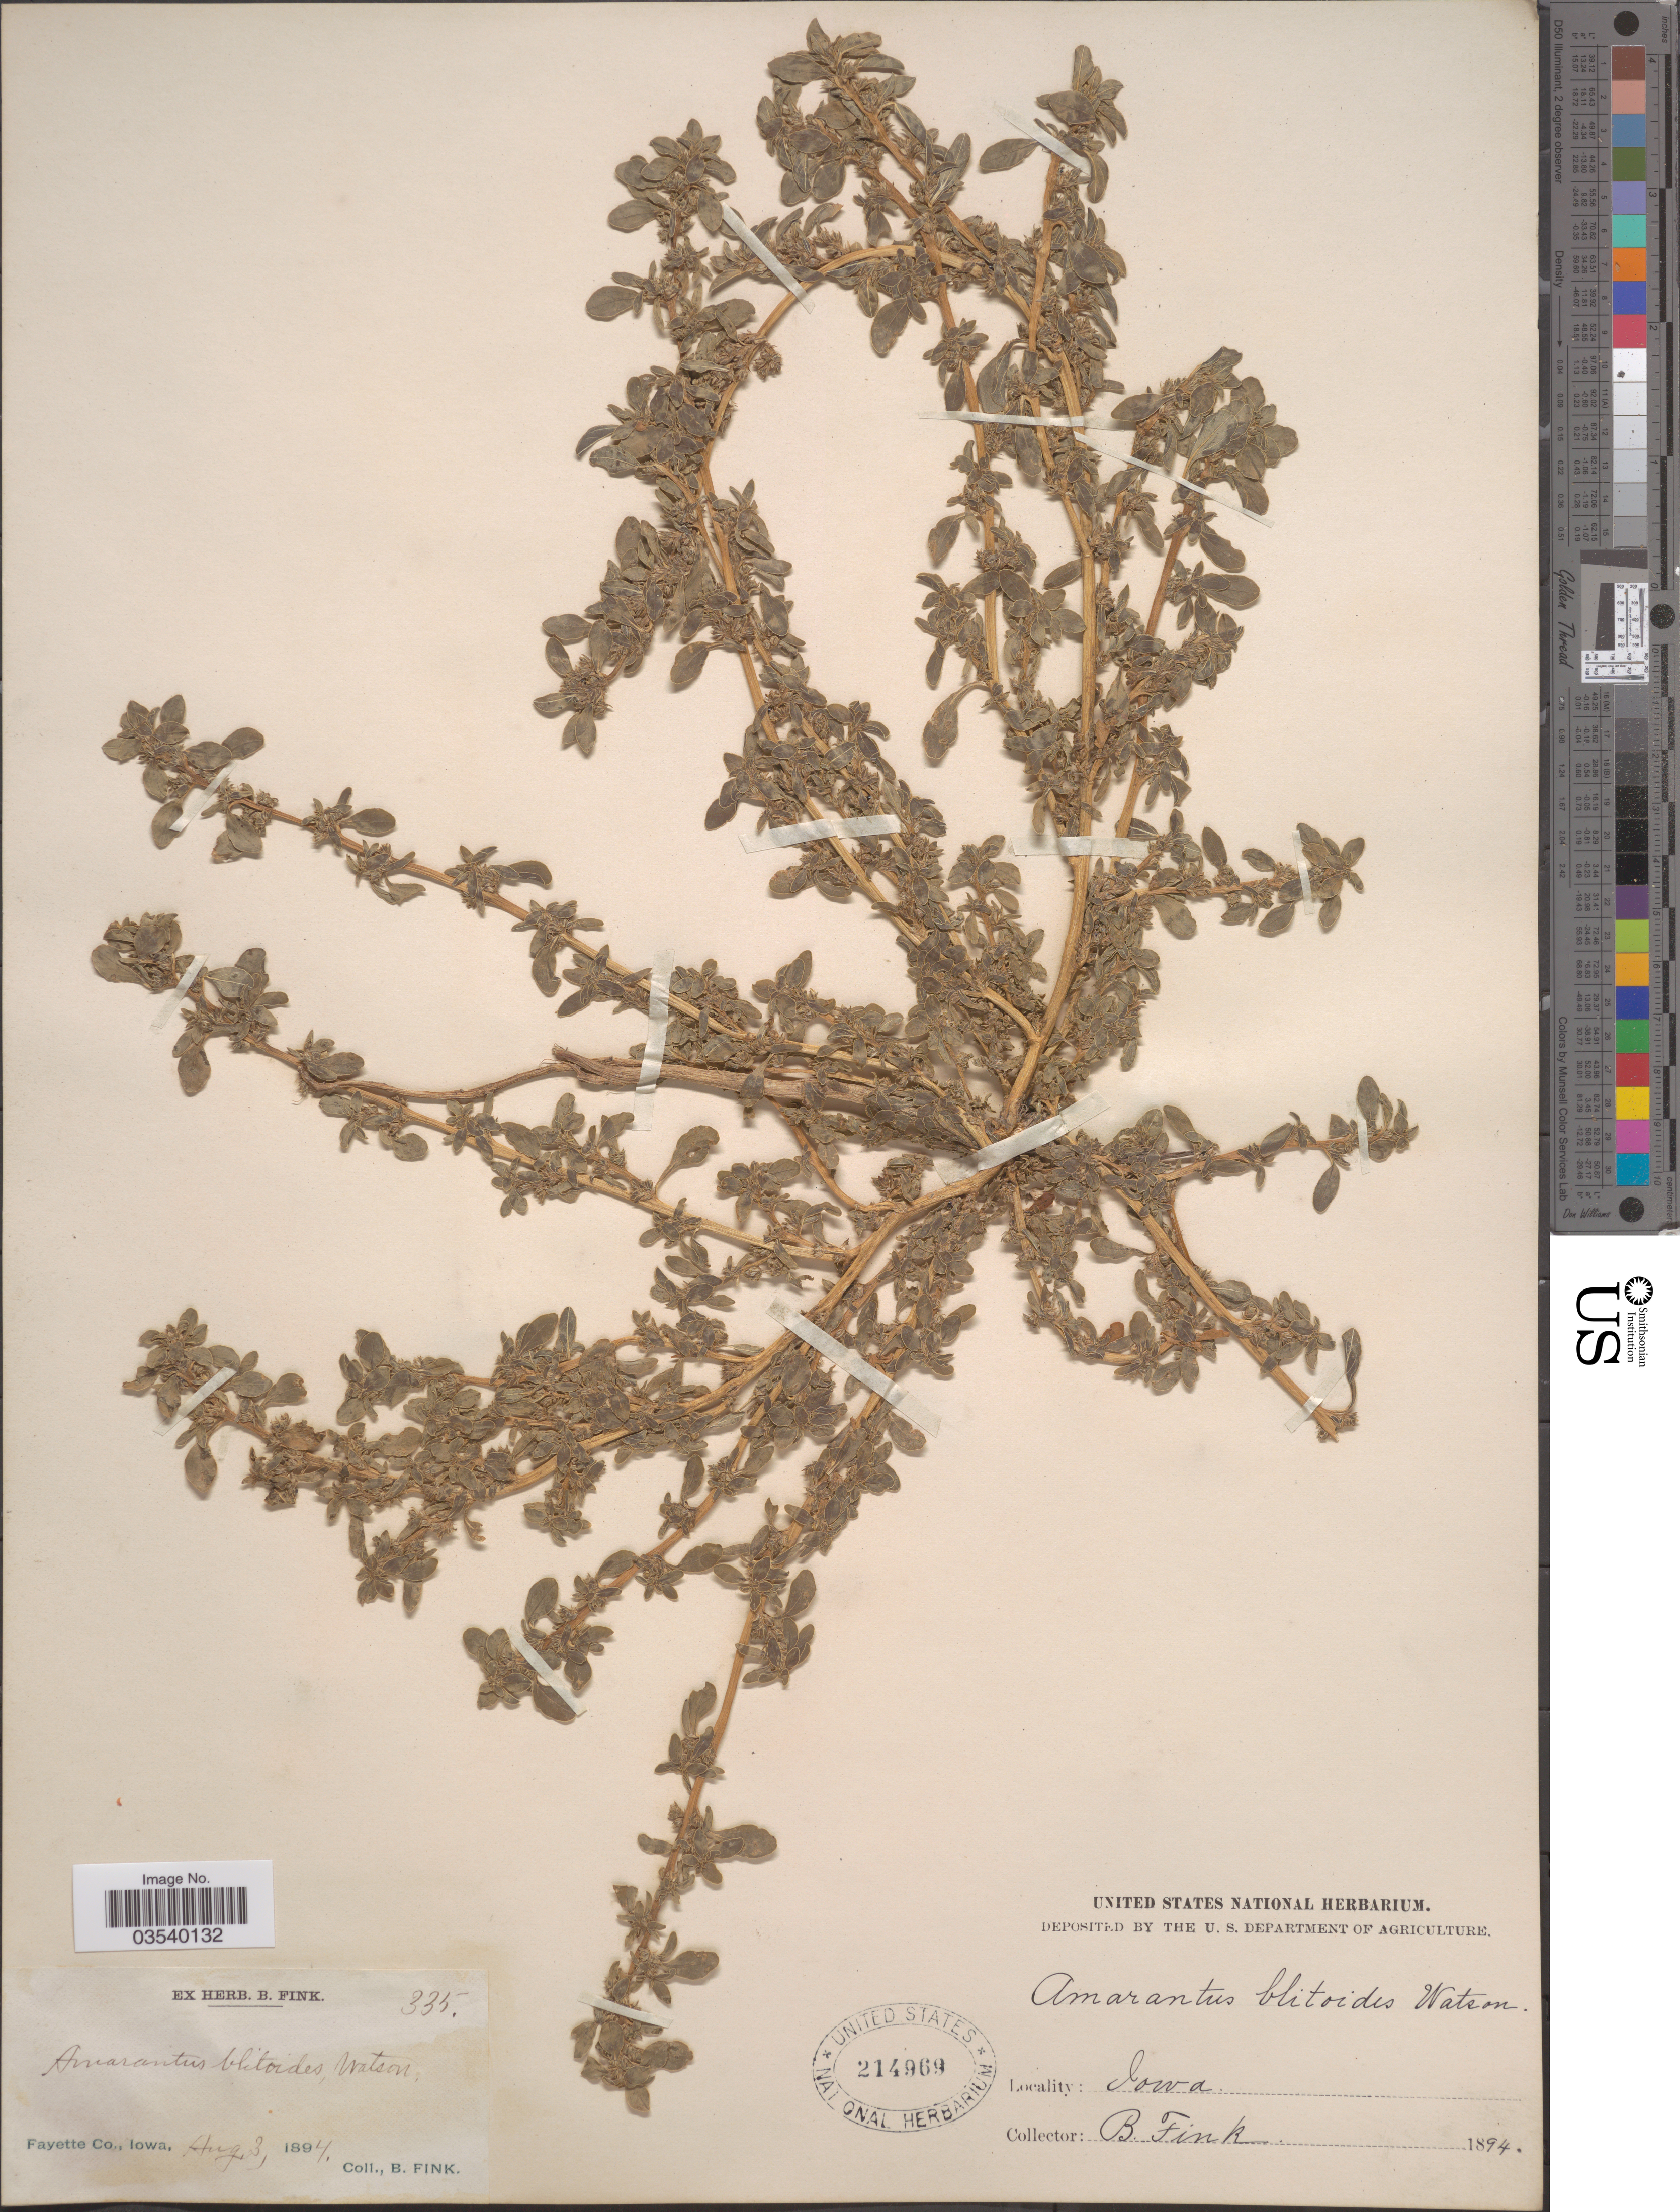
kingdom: Plantae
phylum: Tracheophyta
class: Magnoliopsida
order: Caryophyllales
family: Amaranthaceae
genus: Amaranthus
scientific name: Amaranthus blitoides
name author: S. Watson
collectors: B. Fink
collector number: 334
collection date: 1894-08-03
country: United States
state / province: Iowa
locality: Fayette Co.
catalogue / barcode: US 214969